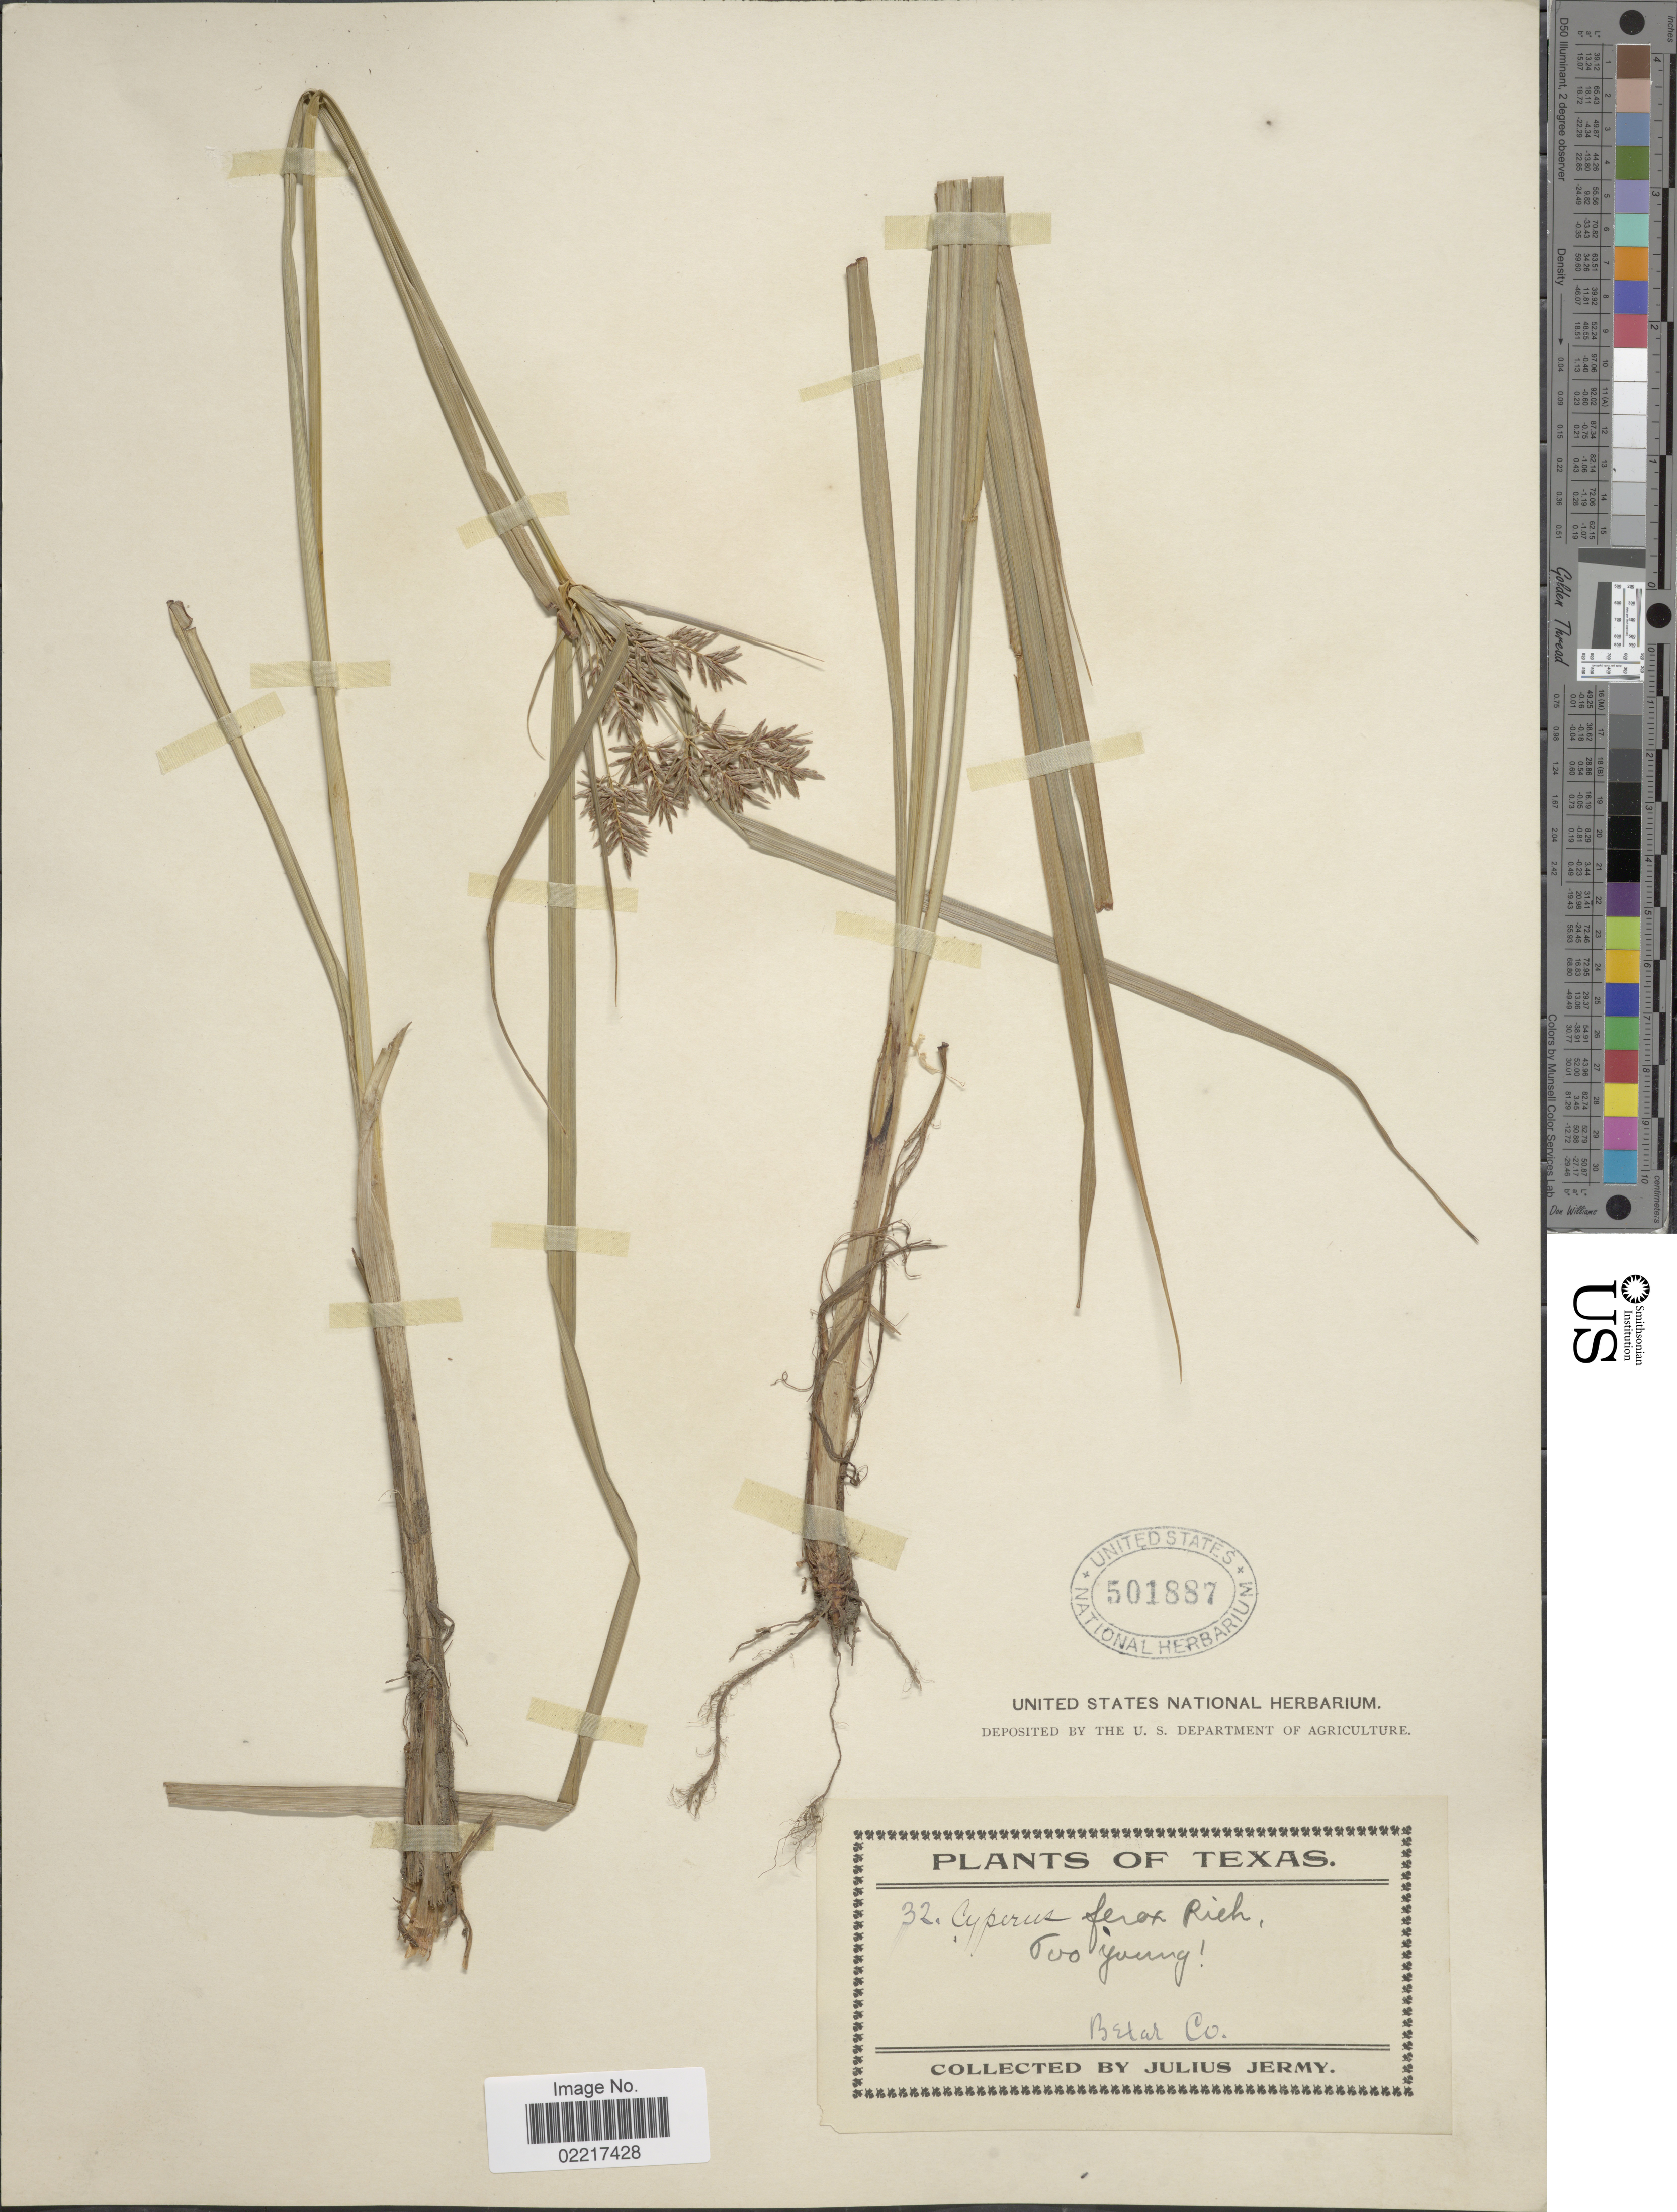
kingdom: Plantae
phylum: Tracheophyta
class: Liliopsida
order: Poales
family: Cyperaceae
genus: Cyperus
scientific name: Cyperus odoratus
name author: L.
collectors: J. Jermy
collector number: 32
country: United States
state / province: Texas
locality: Bexar Co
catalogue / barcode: US 501887